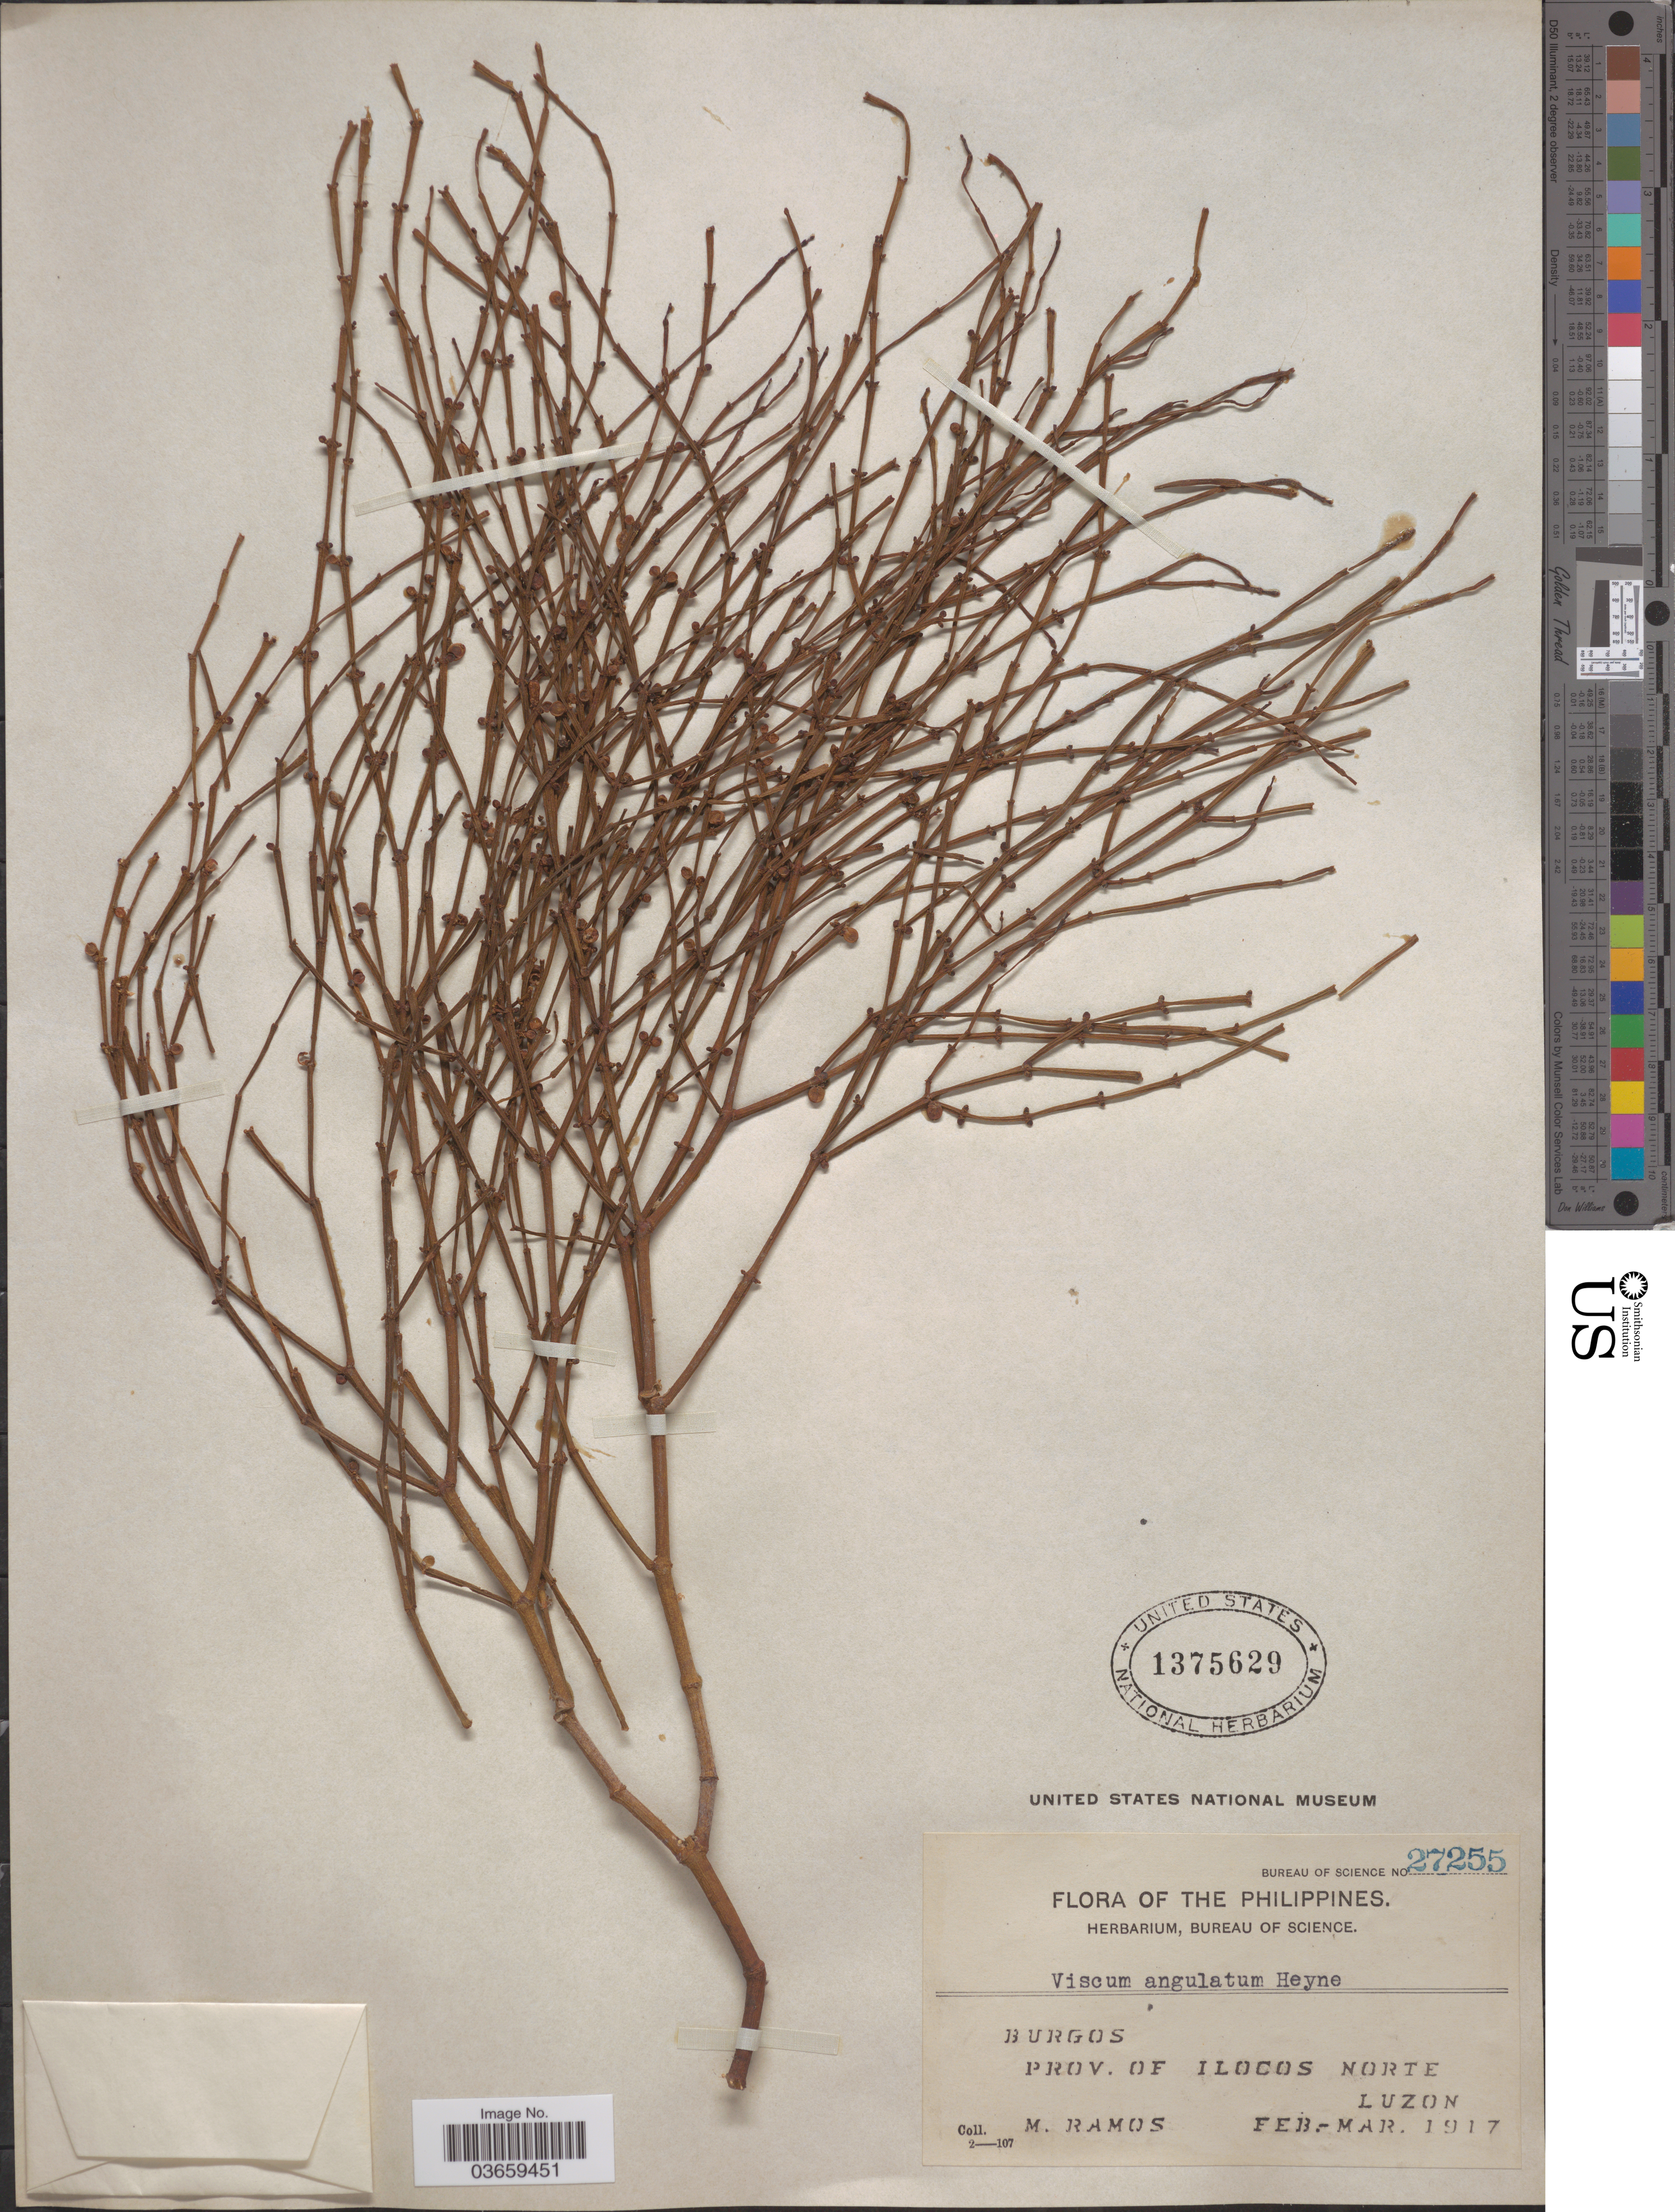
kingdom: Plantae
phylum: Tracheophyta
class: Magnoliopsida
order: Santalales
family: Viscaceae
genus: Viscum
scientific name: Viscum angulatum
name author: B. Heyne ex DC.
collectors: M. Ramos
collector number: Bureau of Science 27255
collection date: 1917-02/1917-03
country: Philippines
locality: Burgos, Prov. of Ilocos Norte Luzon.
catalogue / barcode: US 1375629